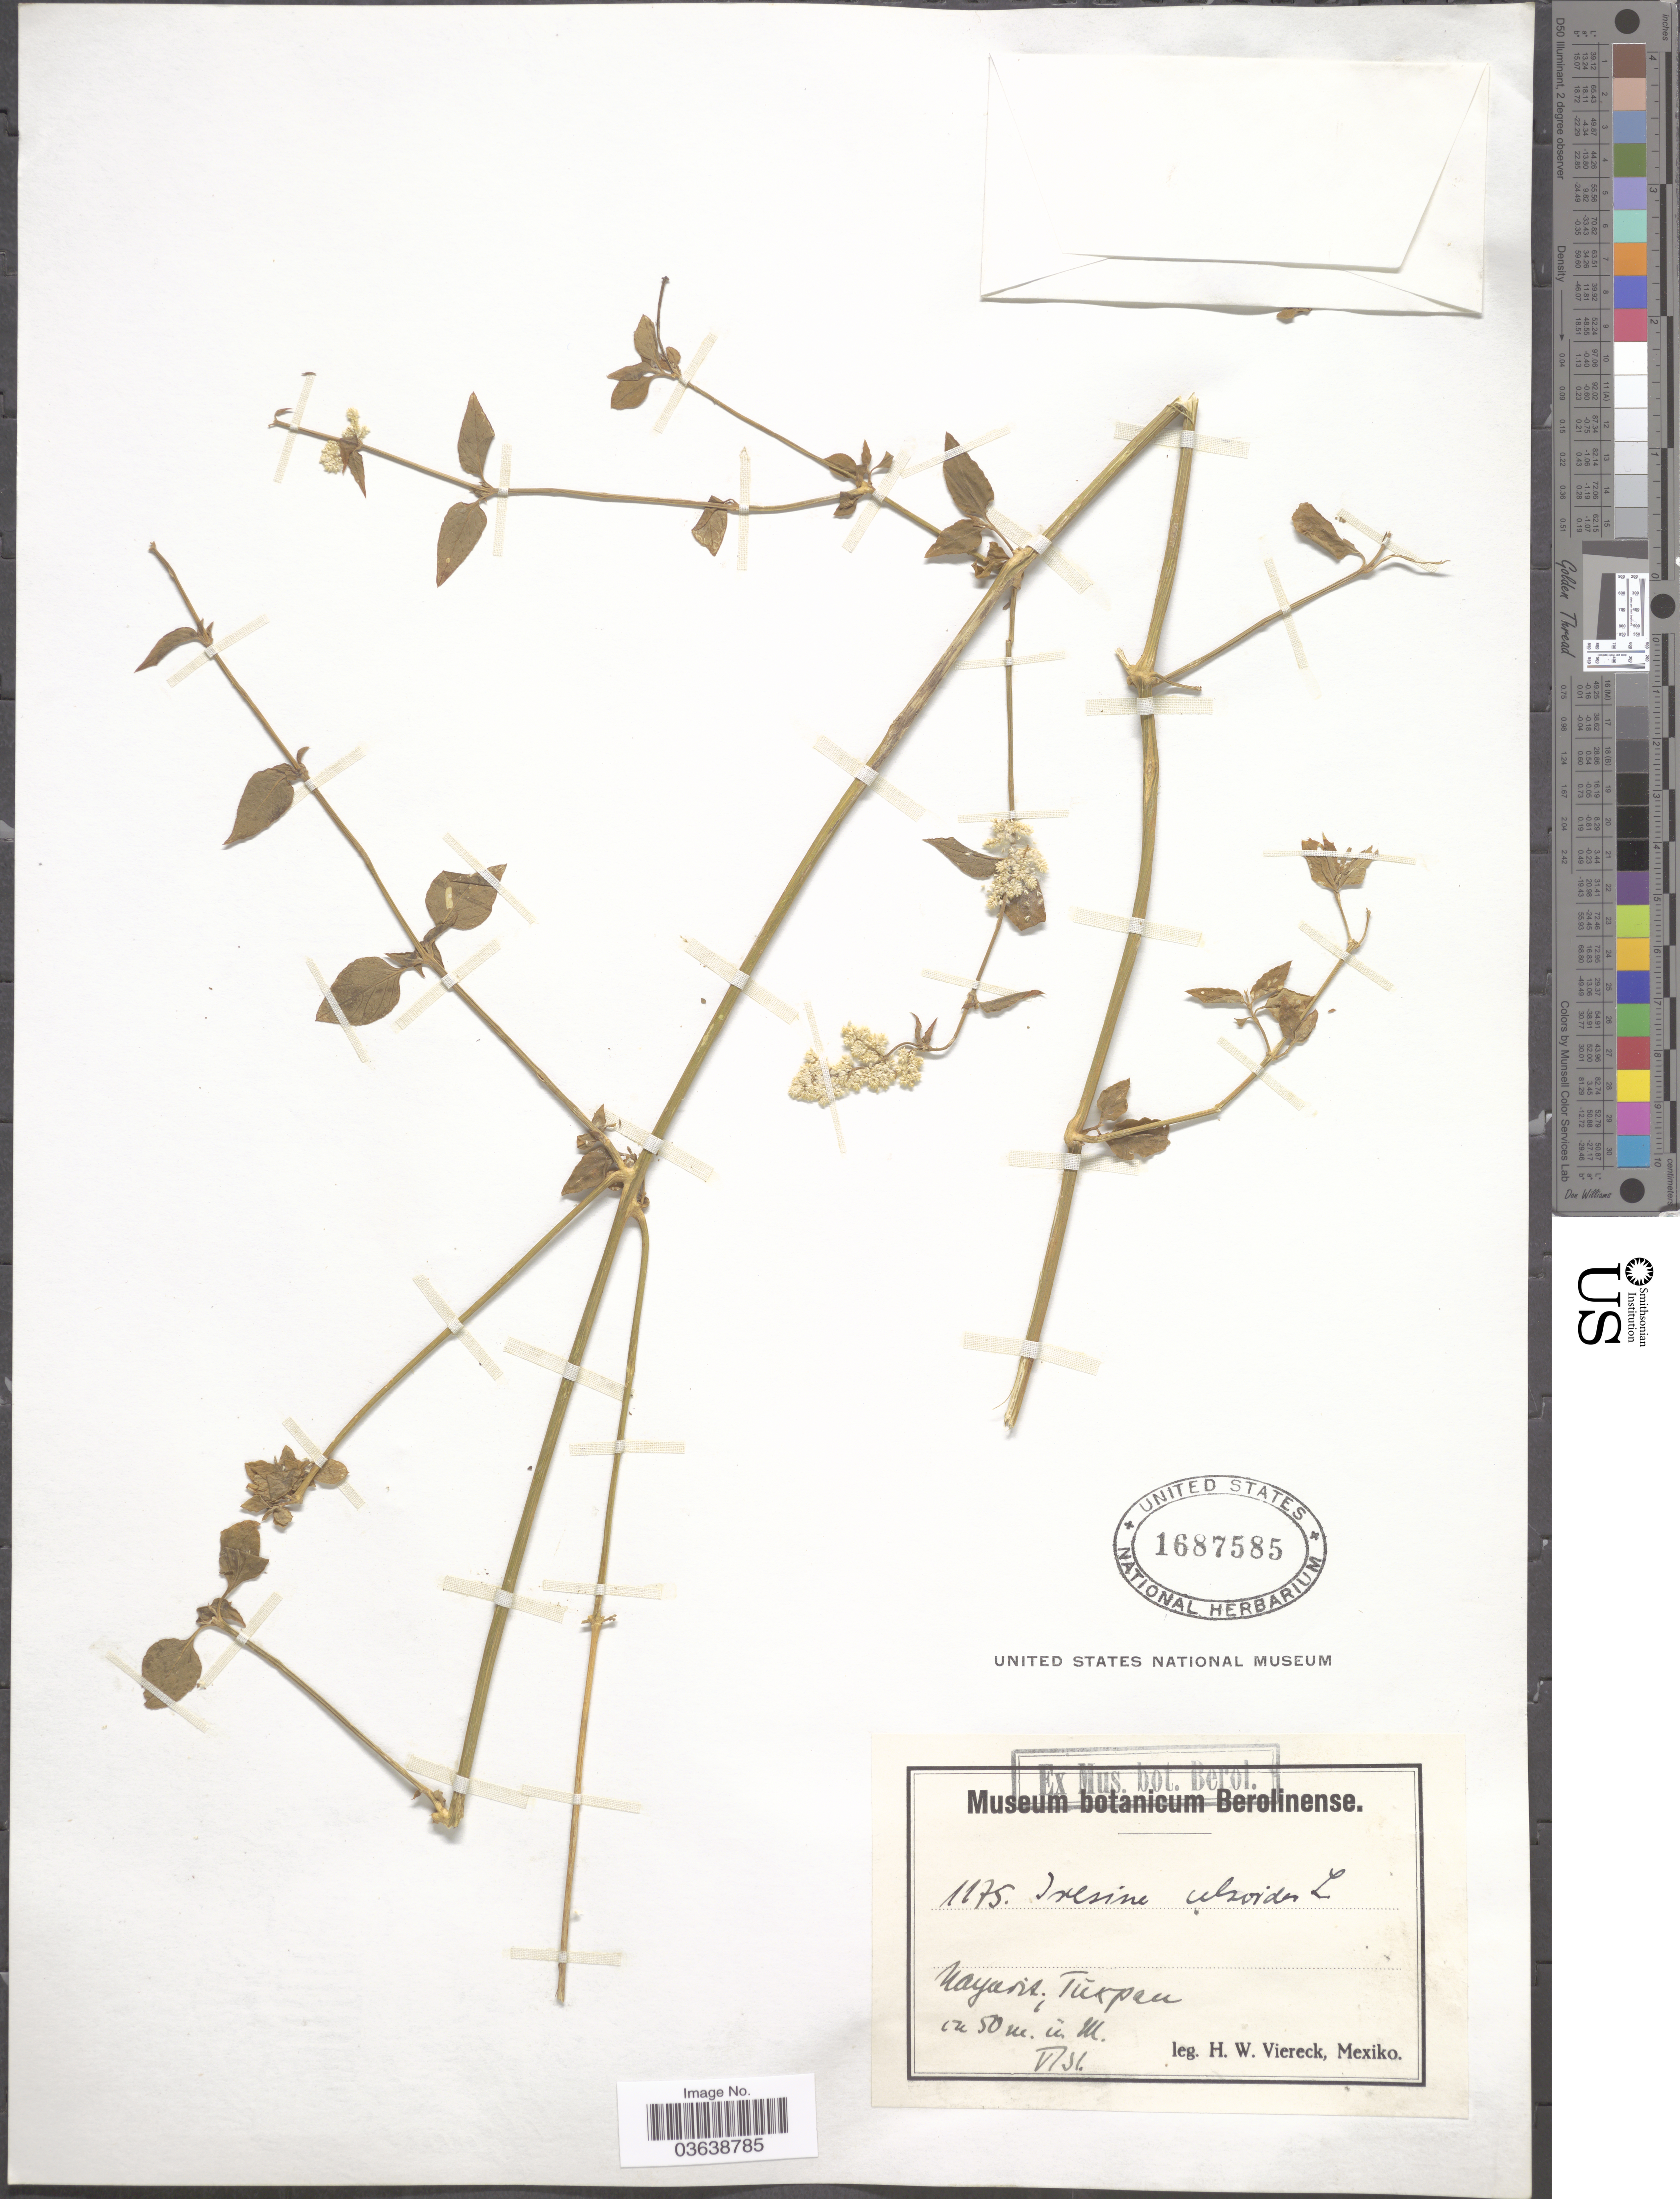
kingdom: Plantae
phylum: Tracheophyta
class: Magnoliopsida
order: Caryophyllales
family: Amaranthaceae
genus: Iresine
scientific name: Iresine celosia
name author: L.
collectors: H. W. Viereck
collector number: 1175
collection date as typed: Transcribed d/m/y: /6/31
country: Mexico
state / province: Nayarit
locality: Tūxpan.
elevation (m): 50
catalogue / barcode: US 1687585